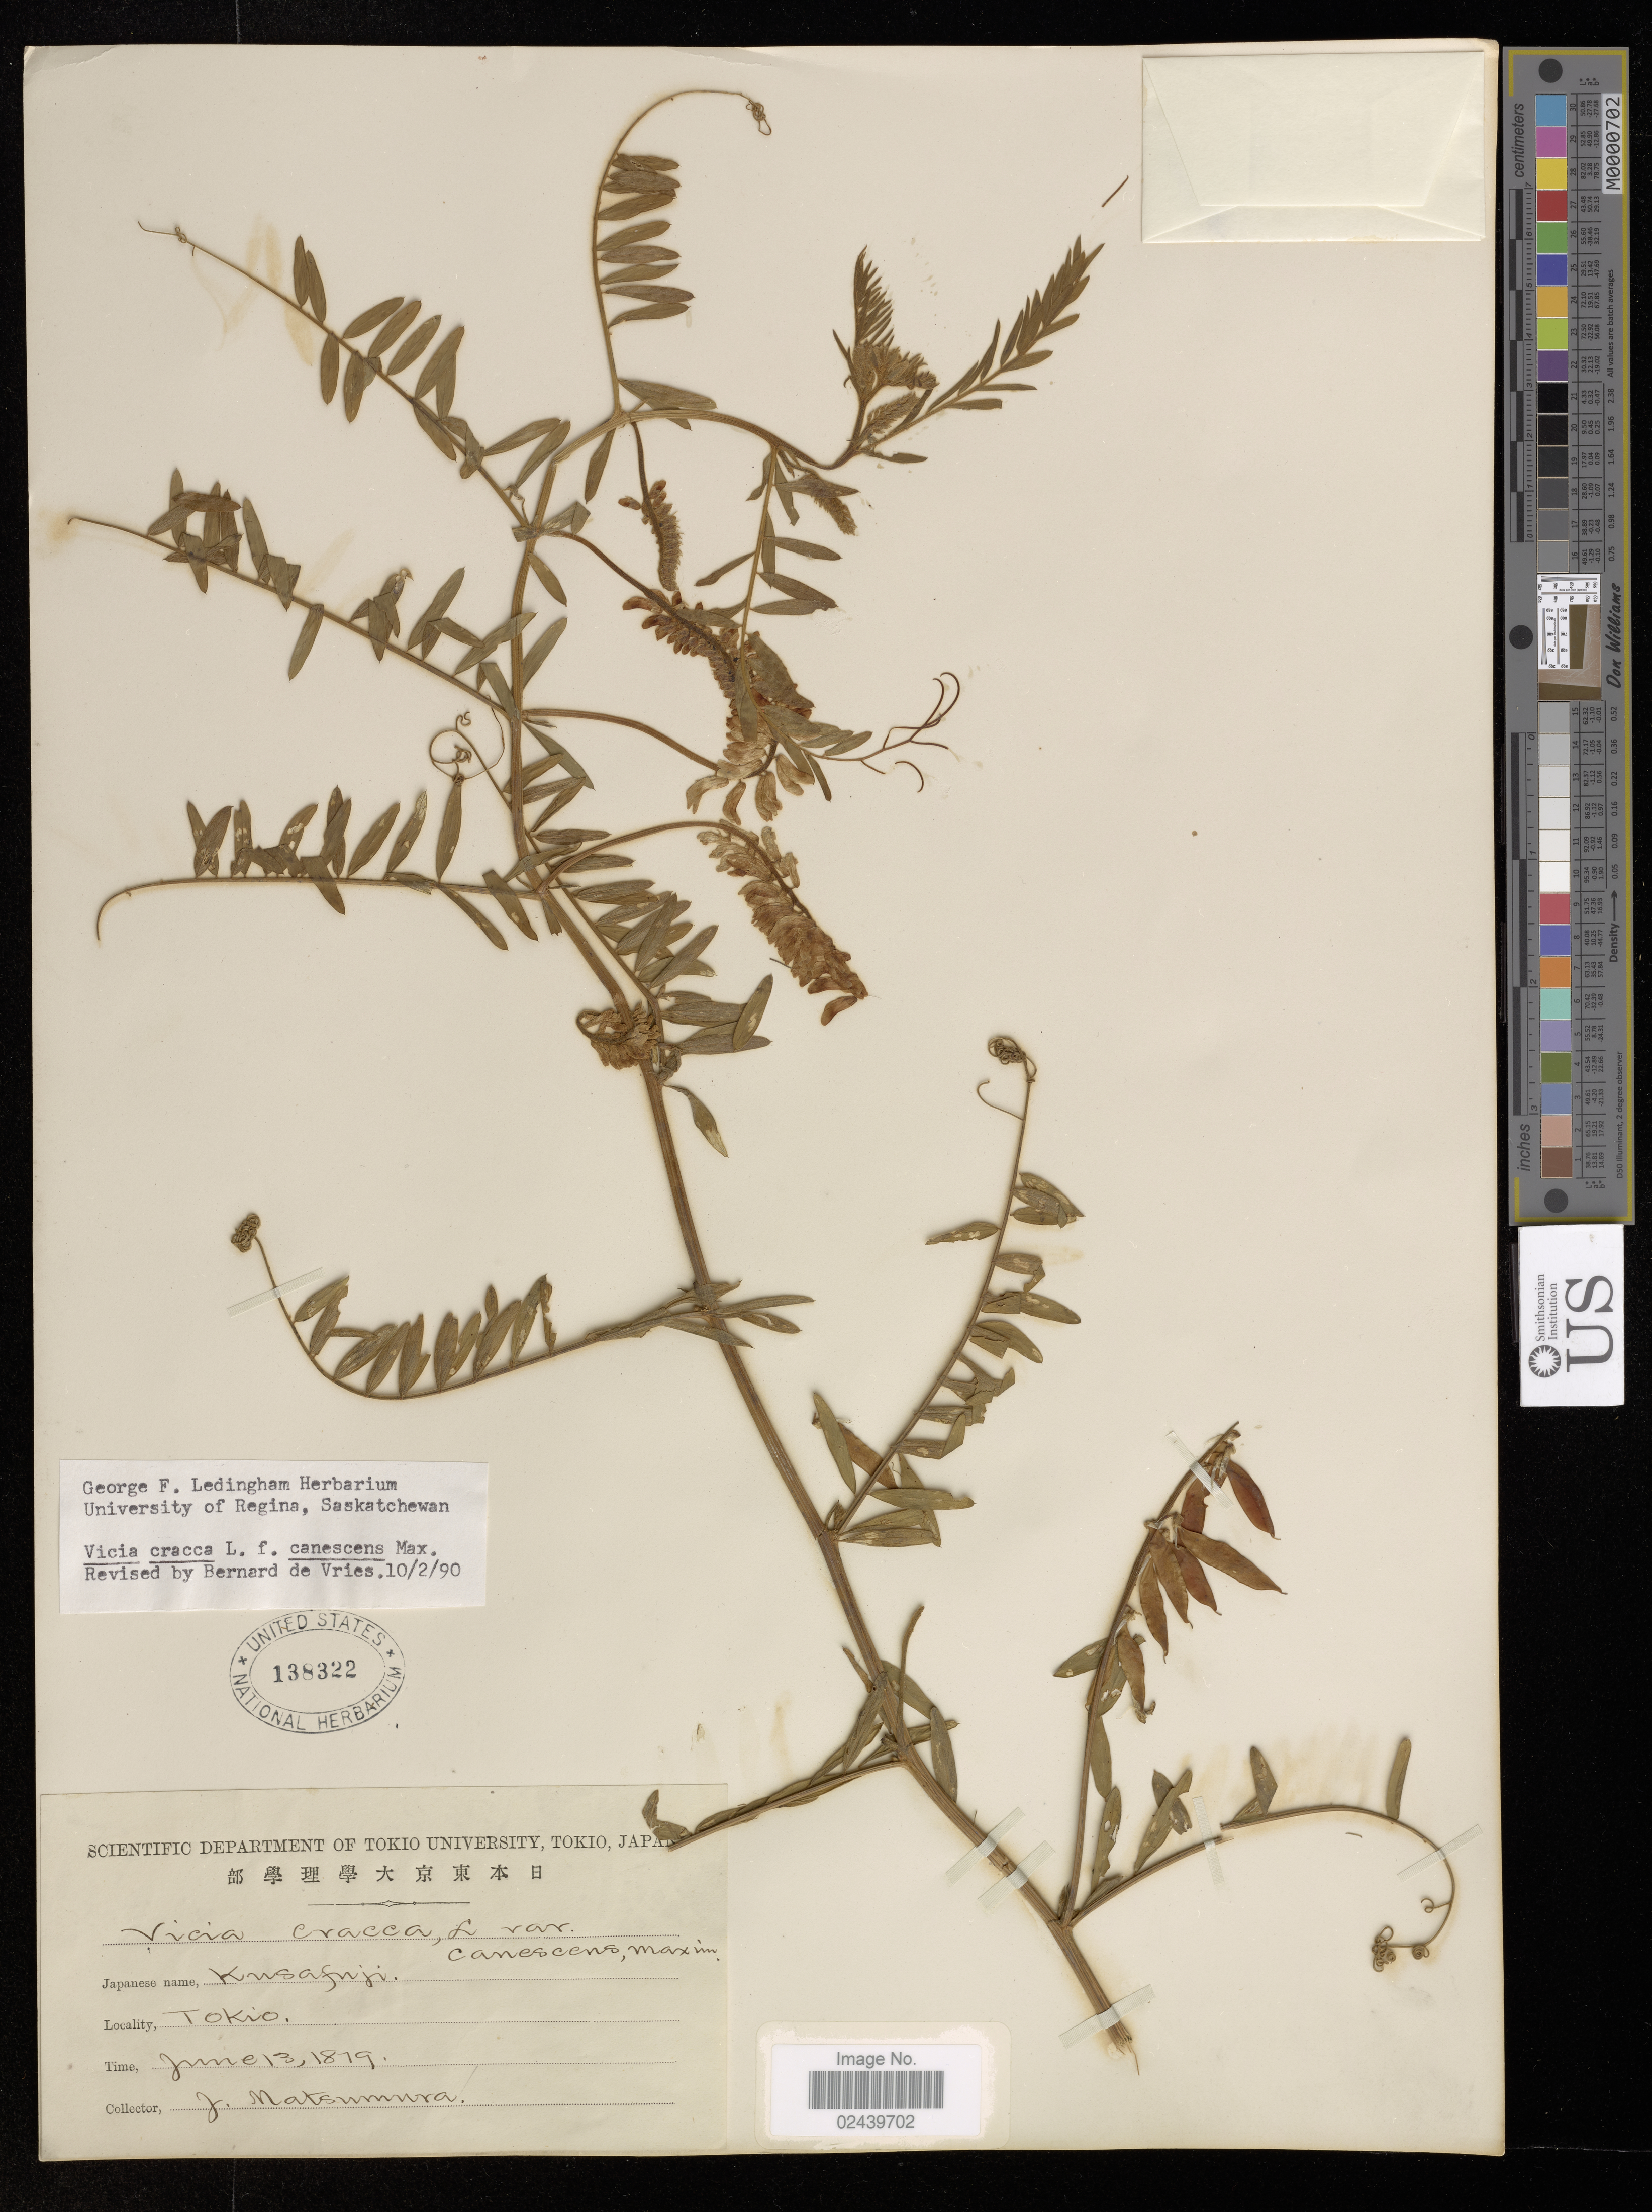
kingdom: Plantae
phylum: Tracheophyta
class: Magnoliopsida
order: Fabales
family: Fabaceae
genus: Vicia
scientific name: Vicia cracca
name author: L.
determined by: de Vries, Bernard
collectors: J. Matsumura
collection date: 1879-06-13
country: Japan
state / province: Tokyo, Federal City of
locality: Tokio.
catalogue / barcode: US 138322